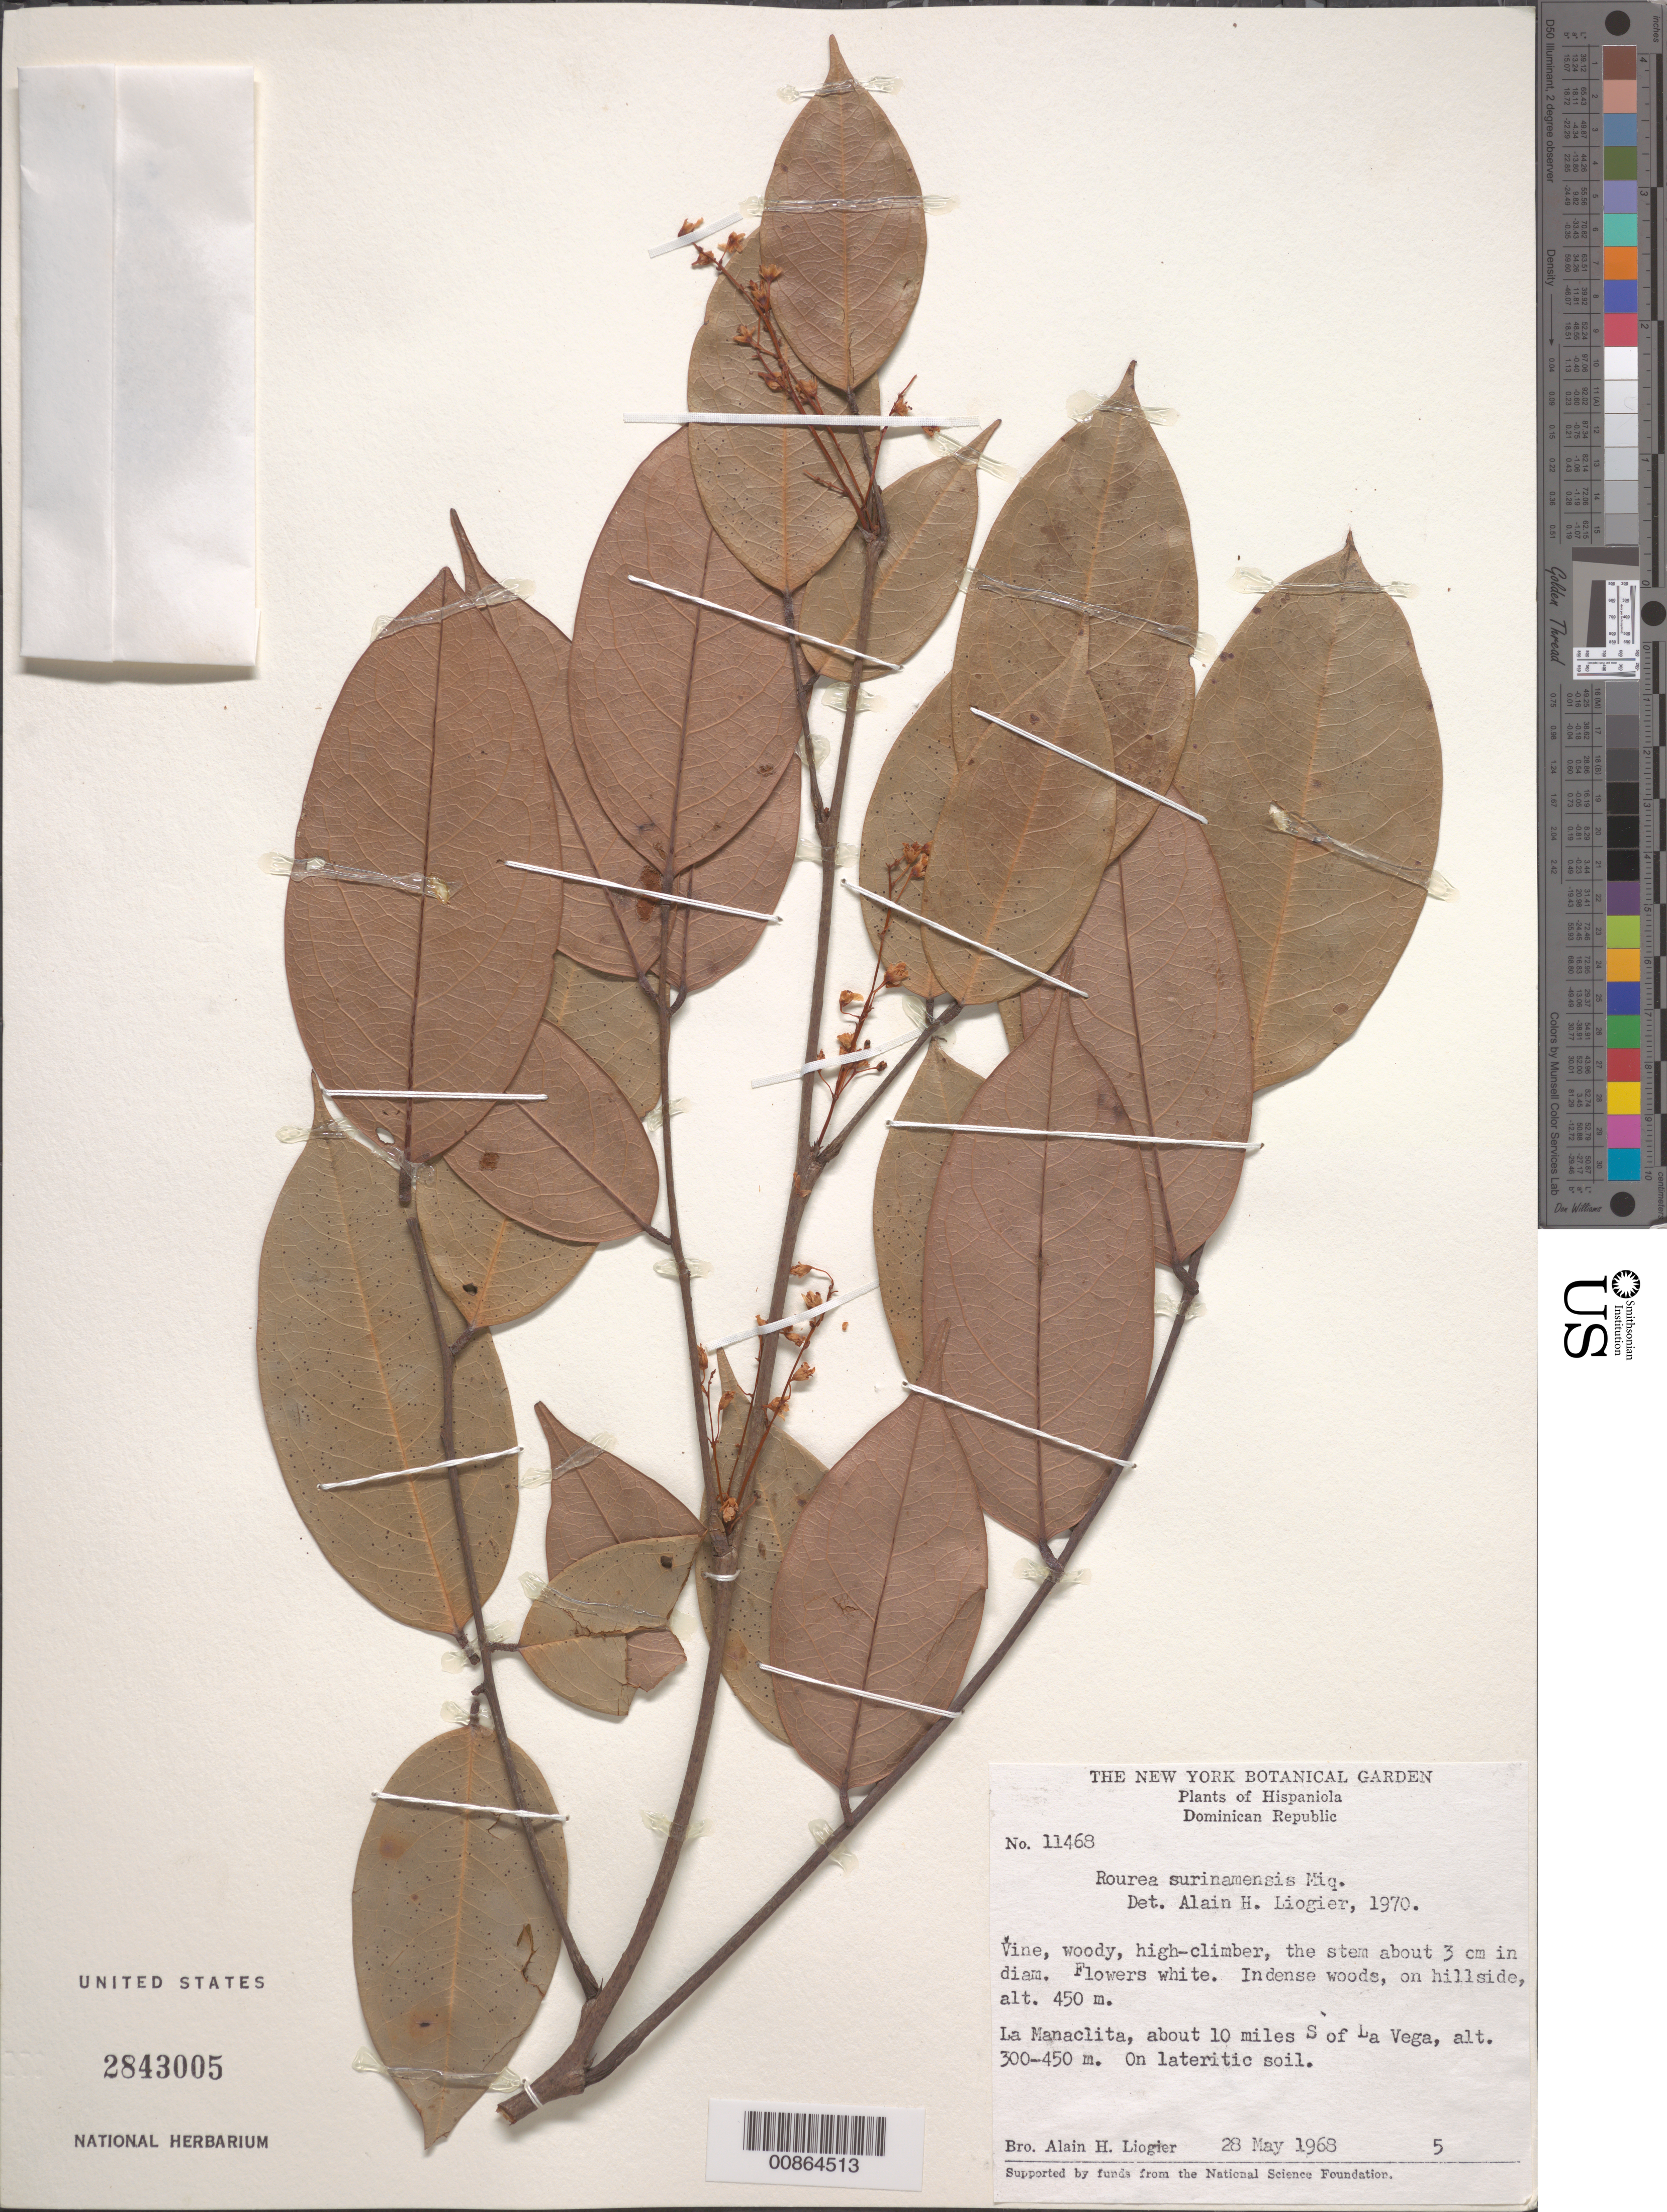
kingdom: Plantae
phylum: Tracheophyta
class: Magnoliopsida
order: Oxalidales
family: Connaraceae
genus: Rourea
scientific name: Rourea surinamensis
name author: Miq.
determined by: Liogier, Alain H.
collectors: A. H. Liogier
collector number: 11468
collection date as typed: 28 May 1968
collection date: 1968-05-28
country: Dominican Republic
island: Hispaniola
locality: La Manaclita, about 10 miles S of La Vega.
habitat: In dense woods, on hillside. On lateritic soil.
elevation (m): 450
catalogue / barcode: US 2843005